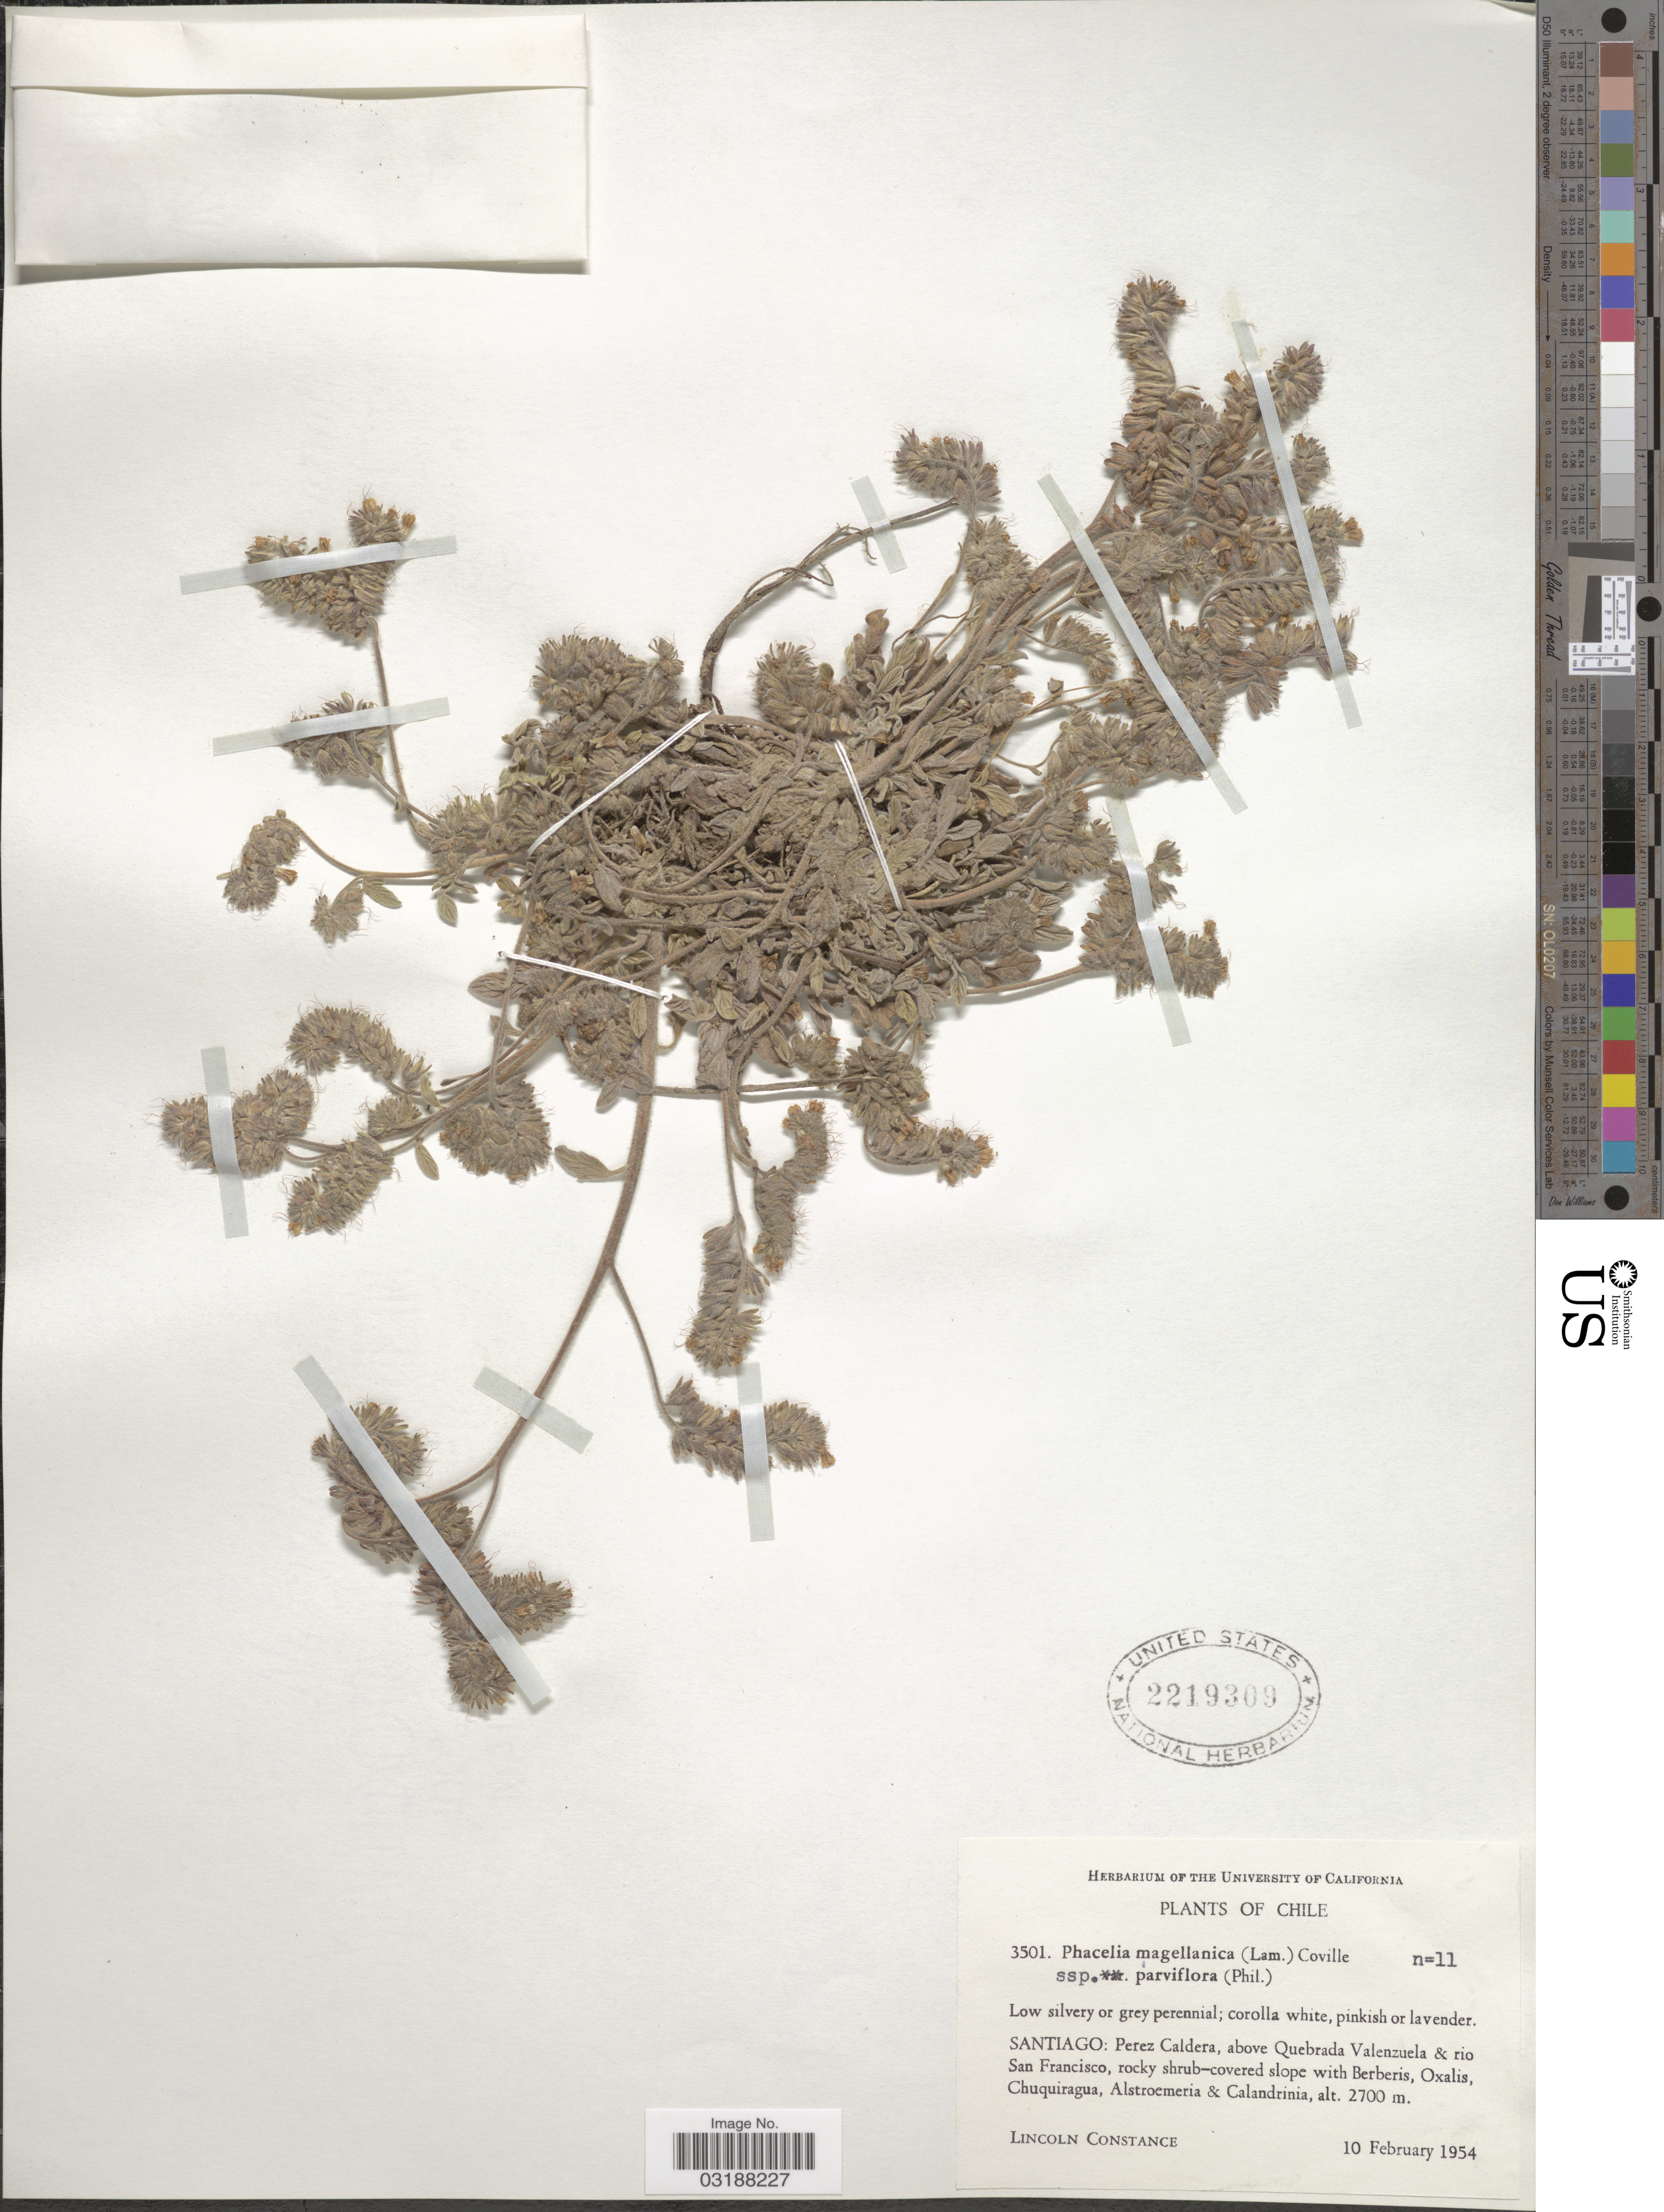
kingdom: Plantae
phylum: Tracheophyta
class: Magnoliopsida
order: Boraginales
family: Hydrophyllaceae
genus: Phacelia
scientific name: Phacelia magellanica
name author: (Lam.) Coville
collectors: L. Constance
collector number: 3501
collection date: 1954-02-10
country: Chile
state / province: Región Metropolitana (RM)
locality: Santiago: Perez Caldera, above Quebrada Valenzuela & rio San Francisco.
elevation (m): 2700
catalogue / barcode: US 2219309